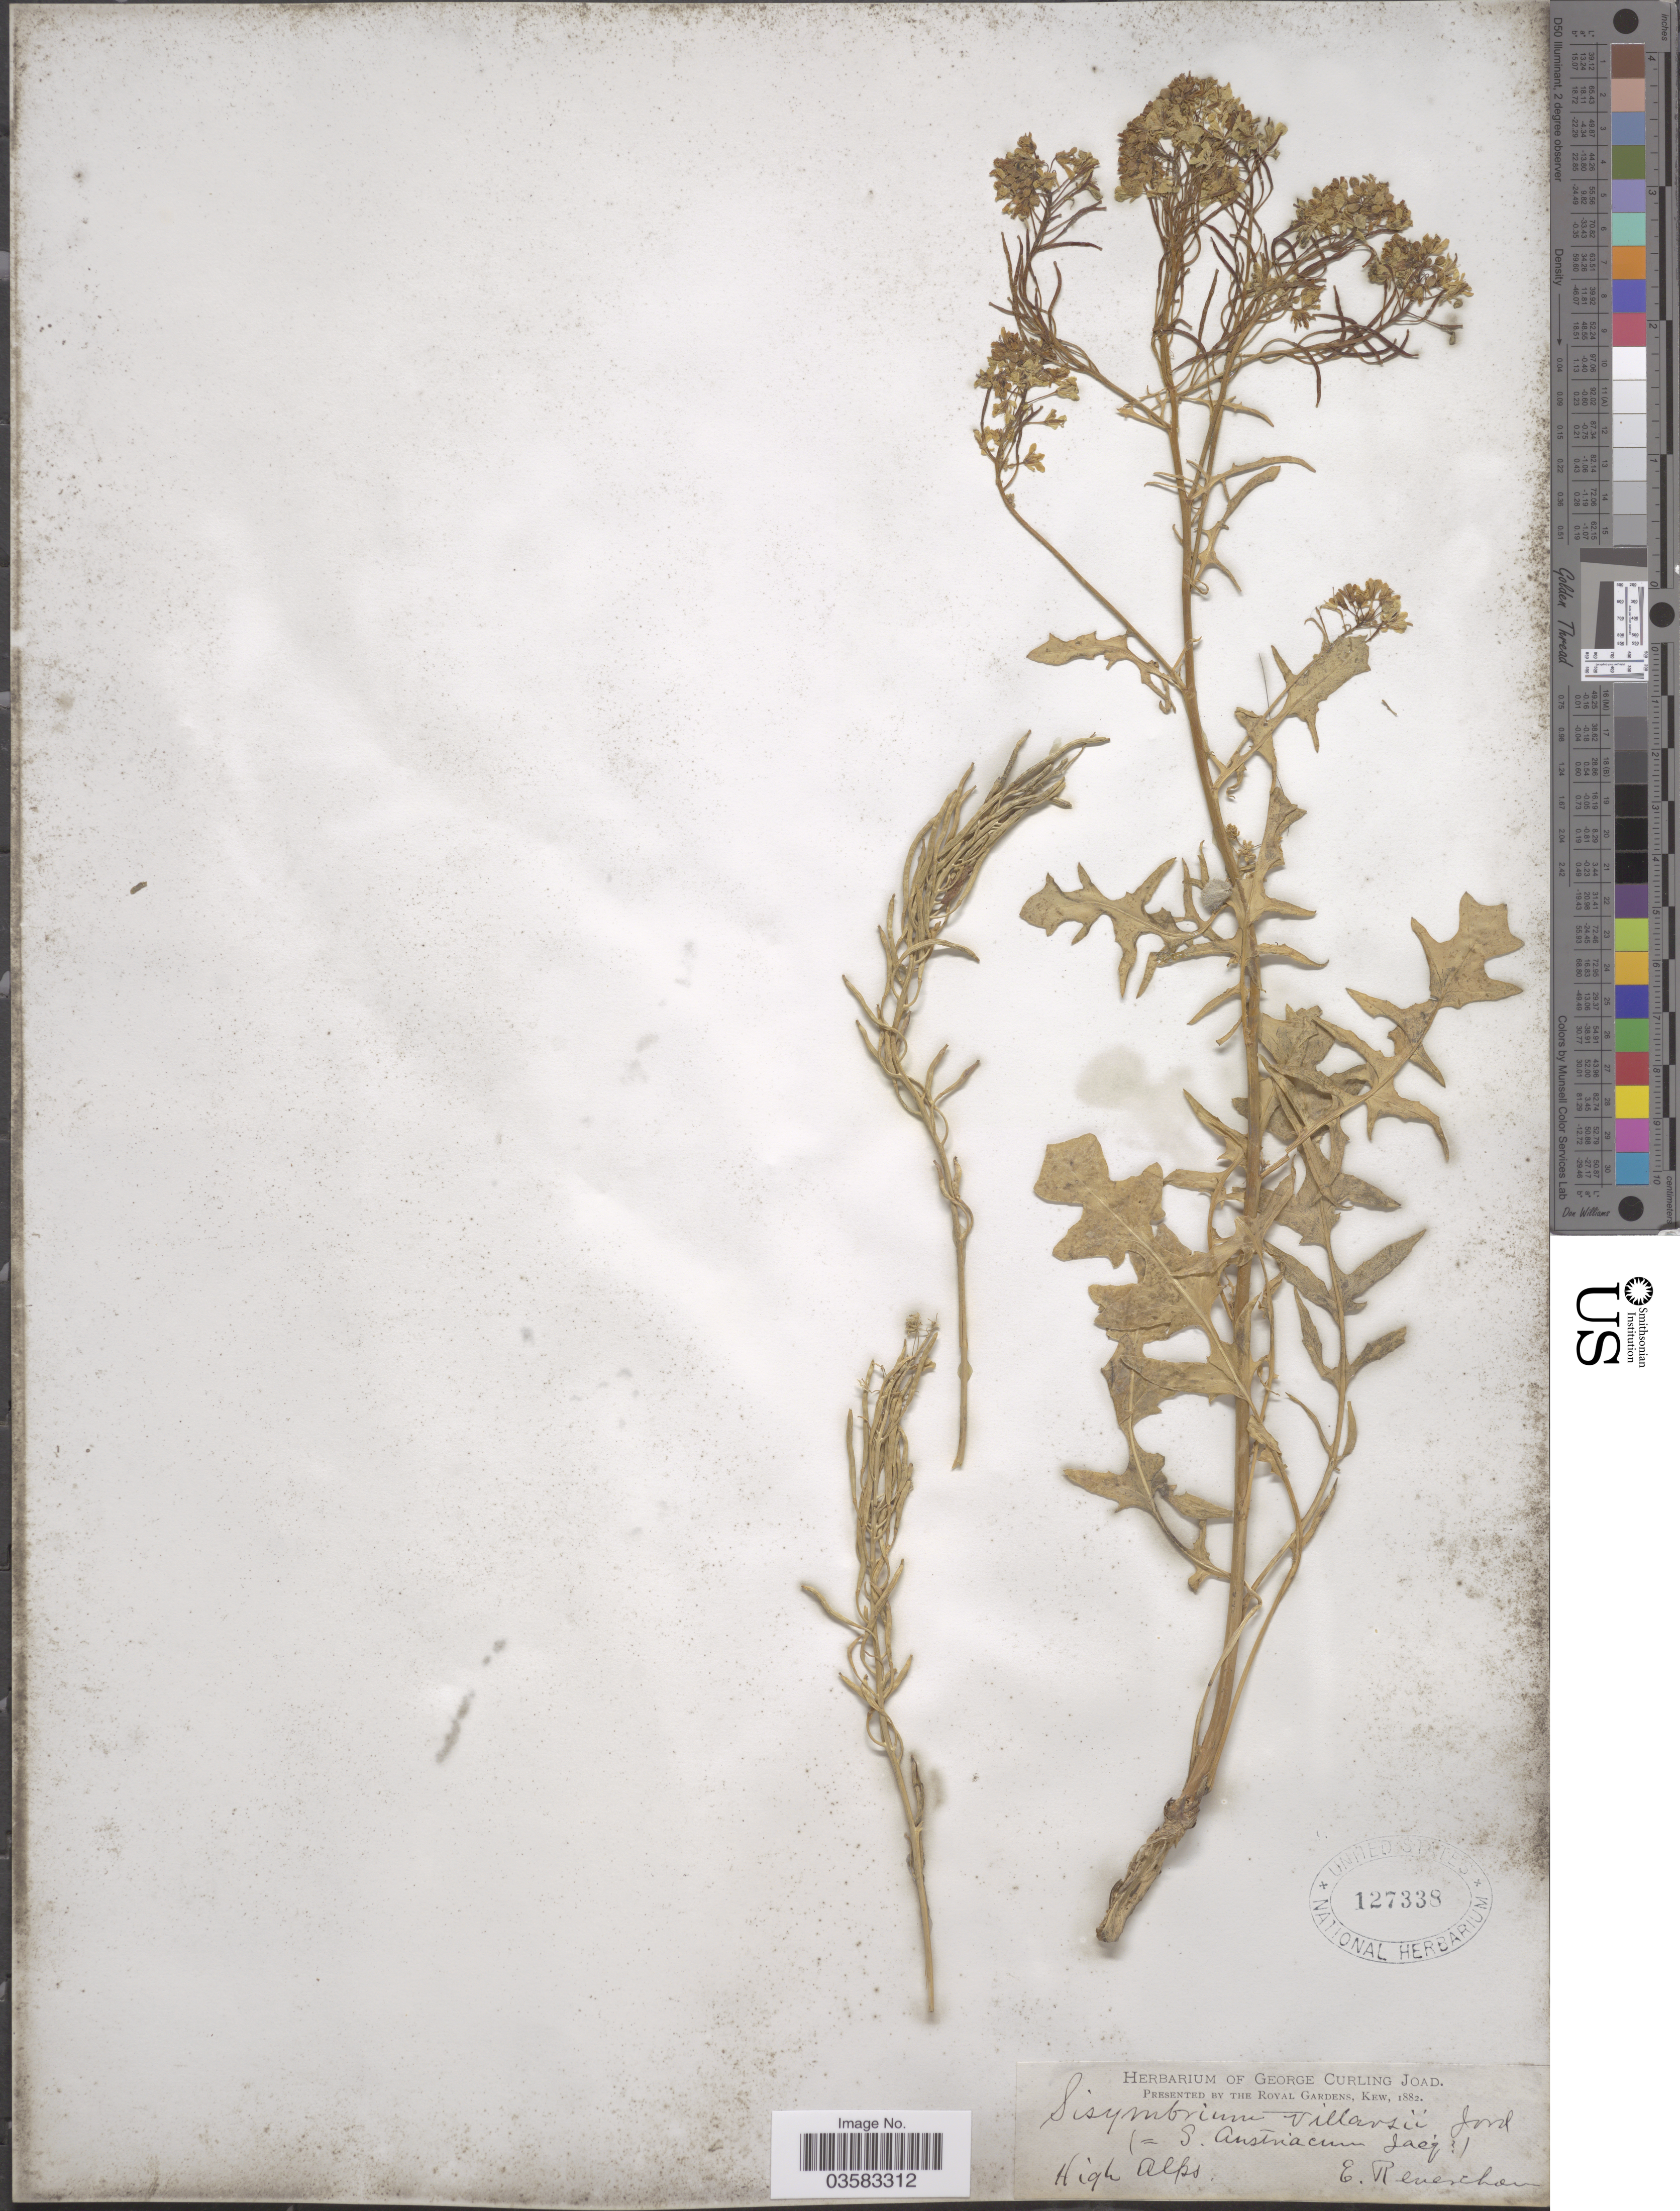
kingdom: Plantae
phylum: Tracheophyta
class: Magnoliopsida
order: Brassicales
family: Brassicaceae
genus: Sisymbrium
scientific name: Sisymbrium austriacum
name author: Jacq.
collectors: E. Reverchon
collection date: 1882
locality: High Alps.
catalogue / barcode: US 127338